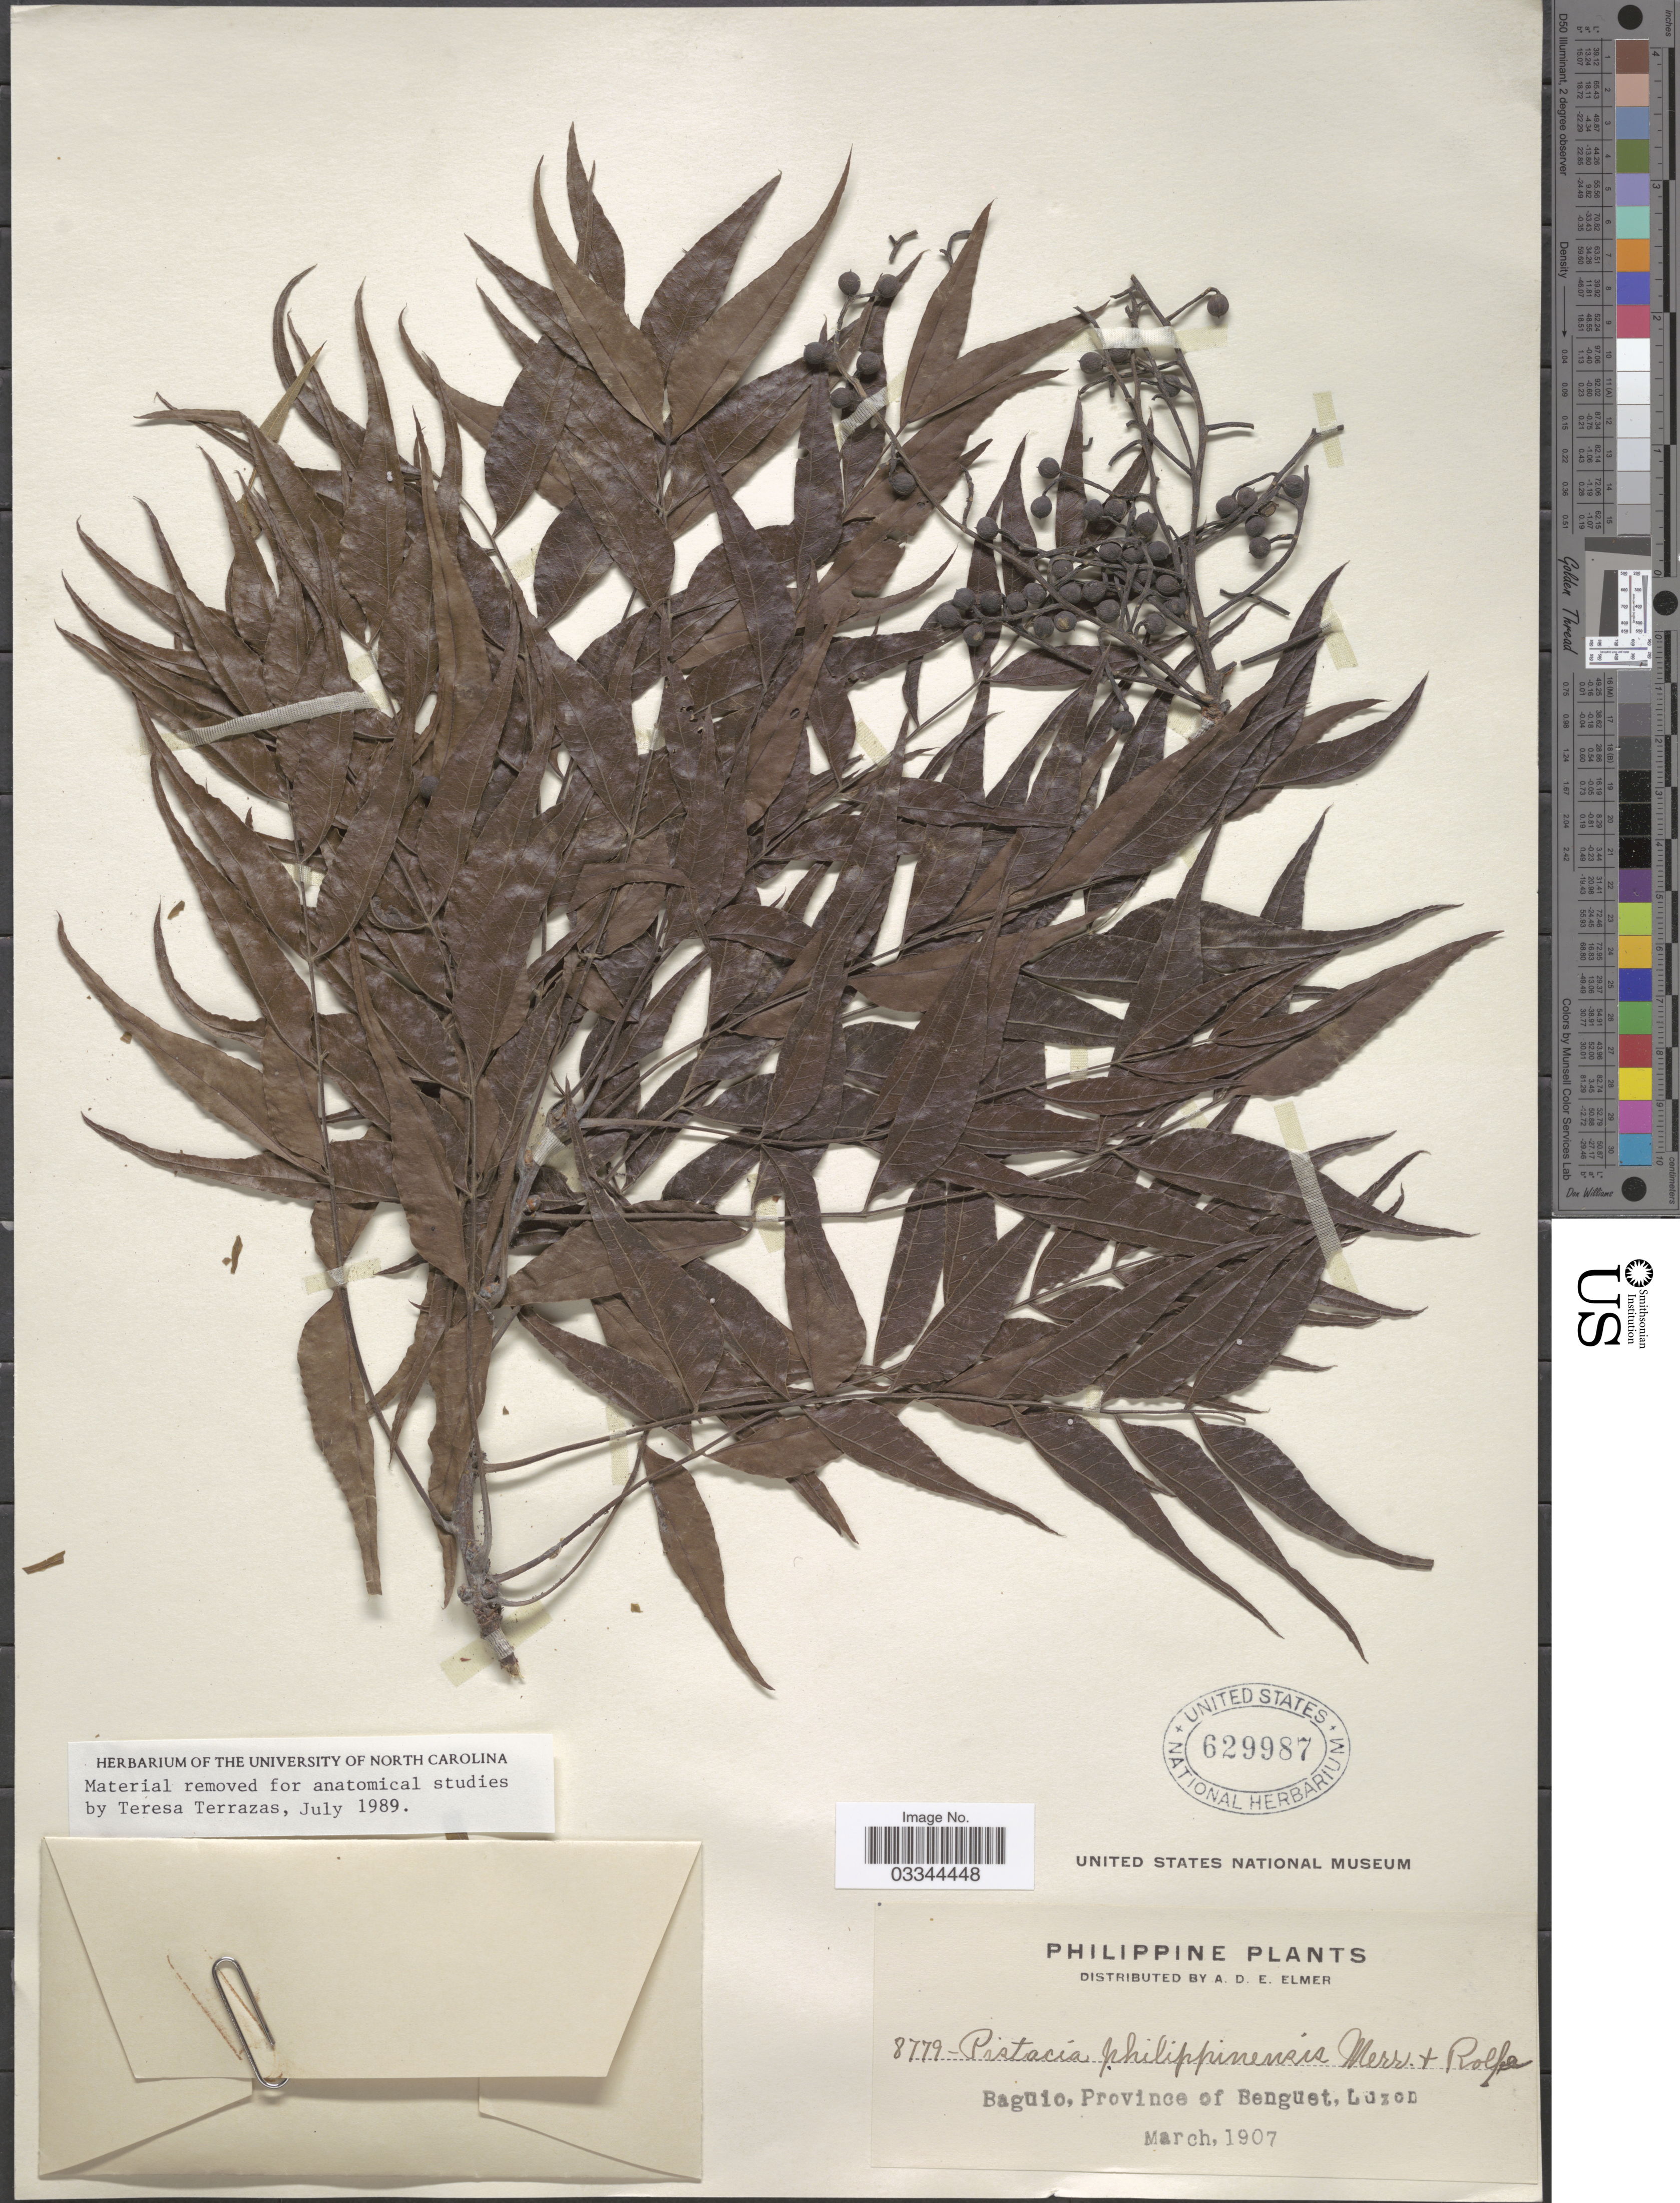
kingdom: Plantae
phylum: Tracheophyta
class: Magnoliopsida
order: Sapindales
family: Anacardiaceae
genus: Pistacia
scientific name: Pistacia chinensis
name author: Bunge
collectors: A. D. E. Elmer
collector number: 8779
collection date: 1907-03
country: Philippines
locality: Baguio, Province of Benguet, Luzon.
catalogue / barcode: US 629987